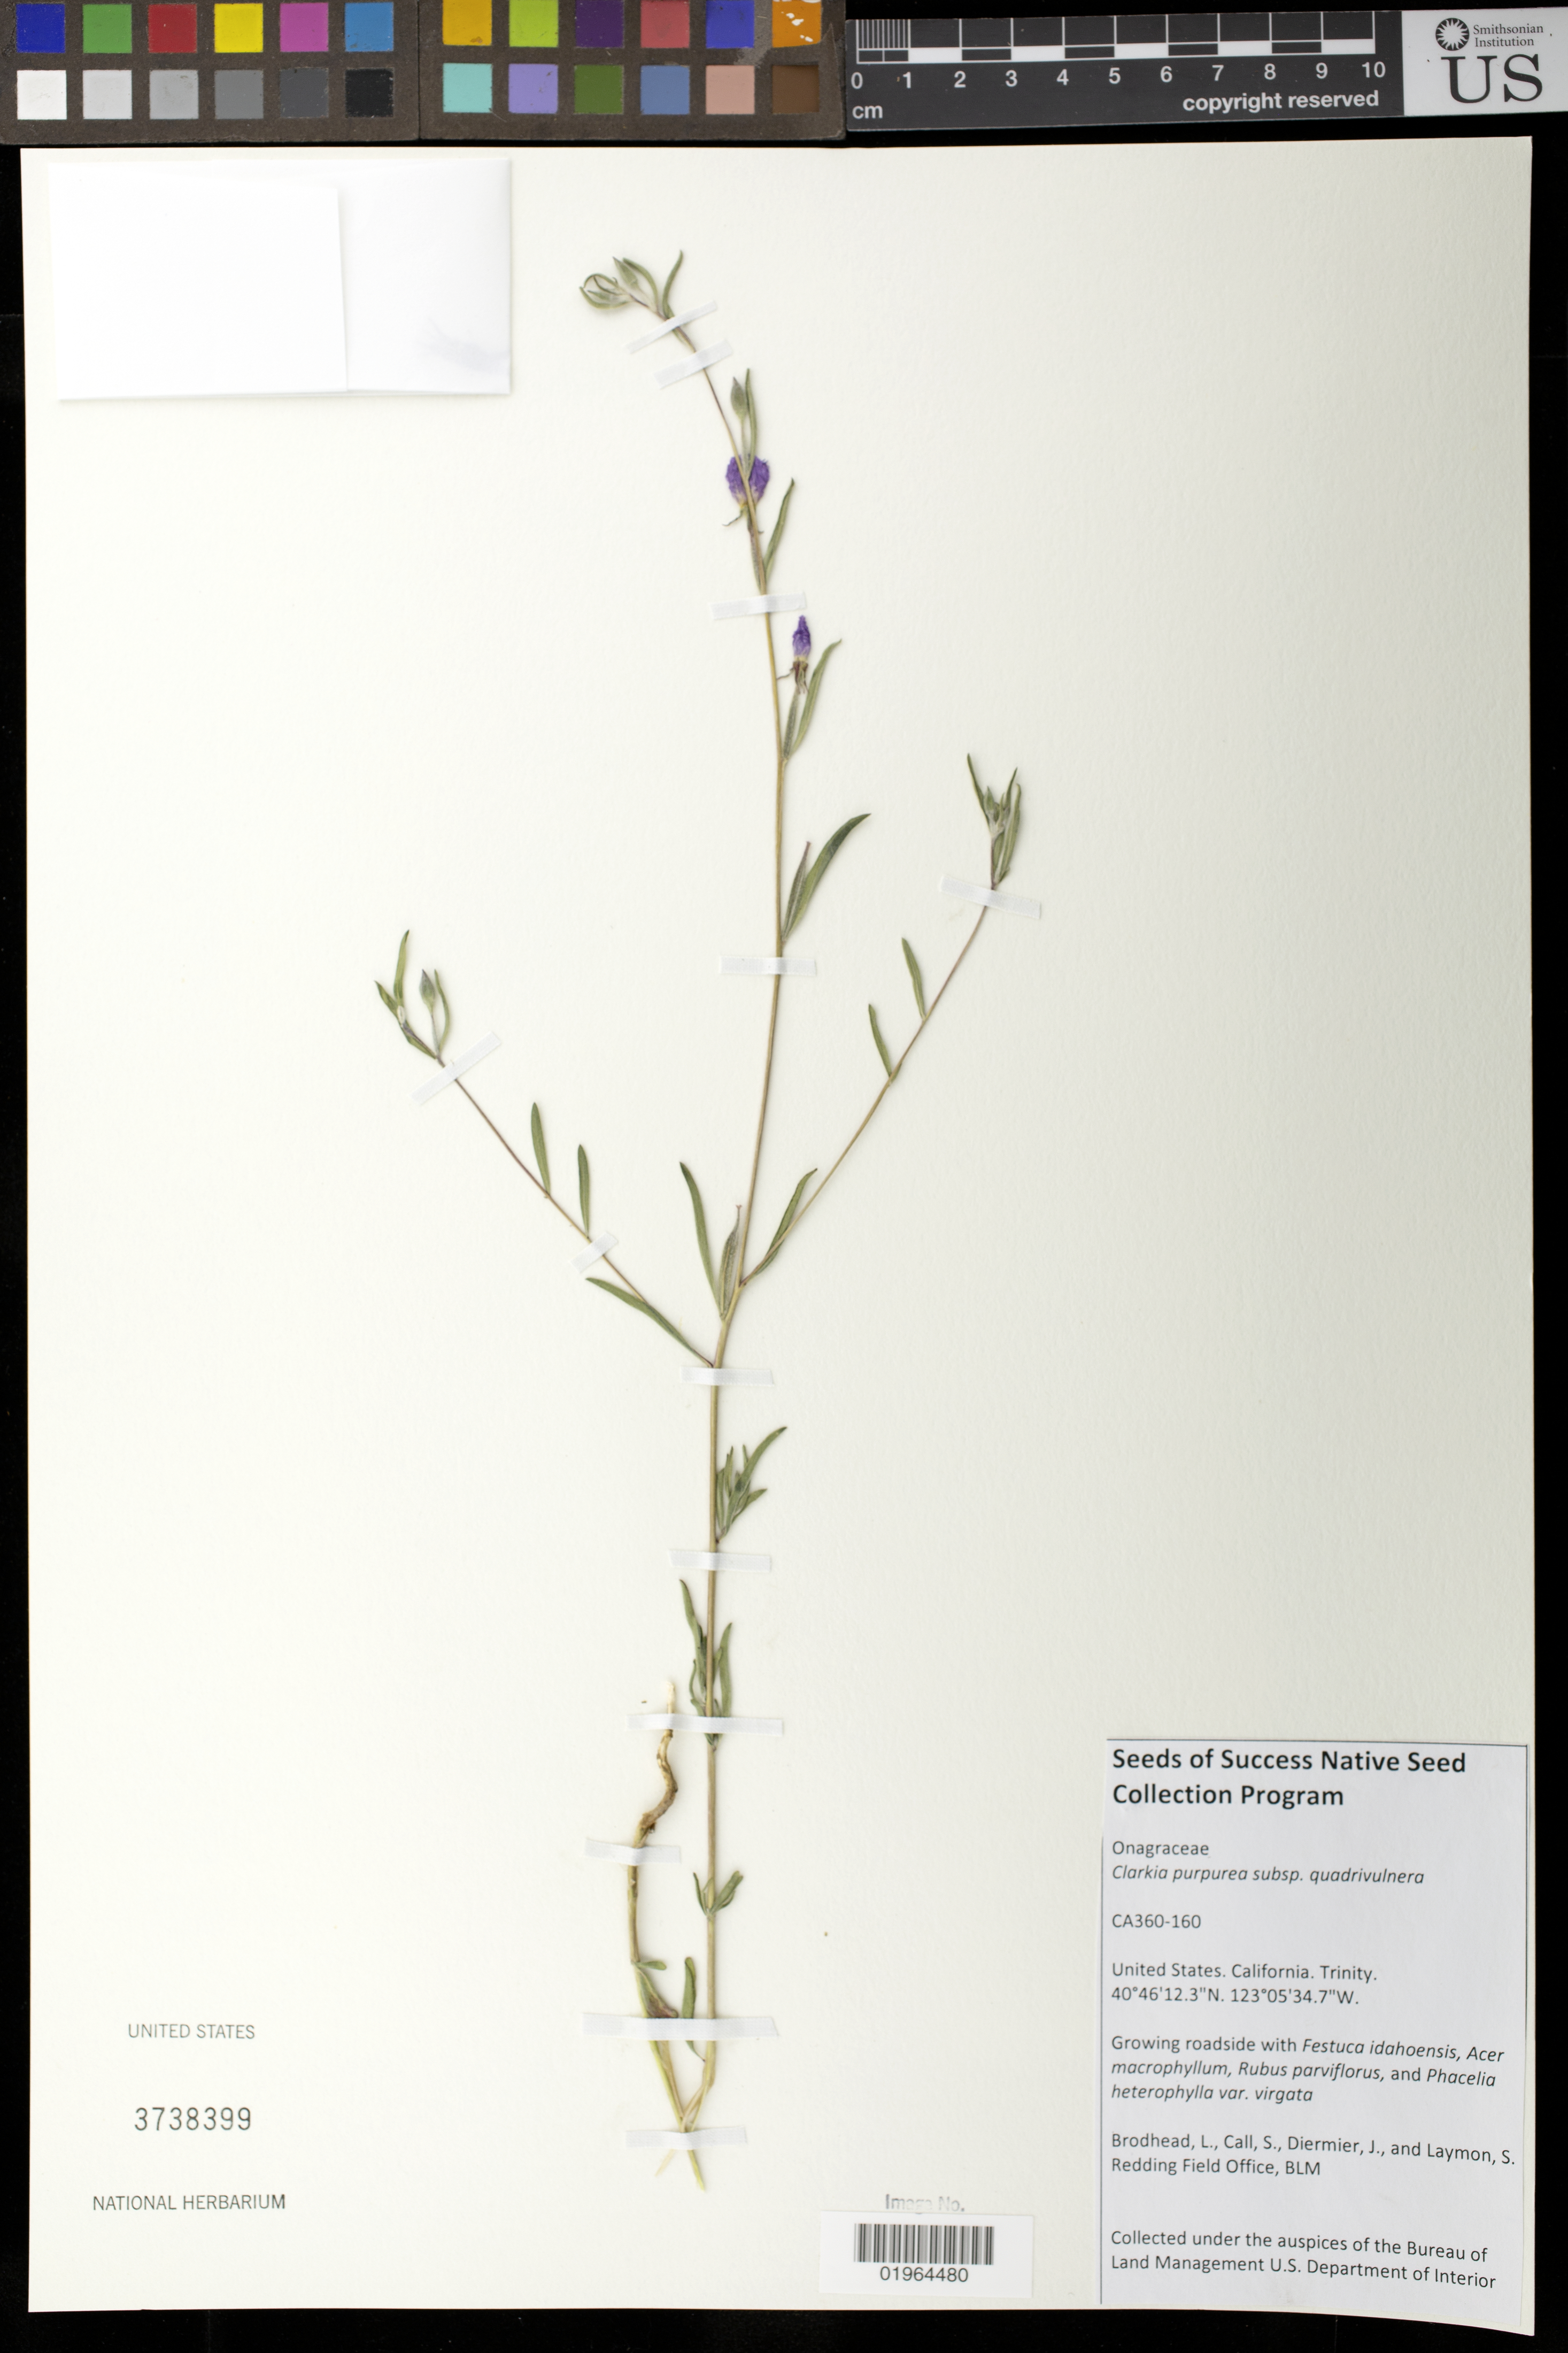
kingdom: Plantae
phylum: Tracheophyta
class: Magnoliopsida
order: Myrtales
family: Onagraceae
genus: Clarkia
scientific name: Clarkia purpurea subsp. quadrivulnera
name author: (Douglas) H.F. Lewis & M.R. Lewis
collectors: L. Brodhead, S. Call, J. Diermier & S. Laymon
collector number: CA360-160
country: United States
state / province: California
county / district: Trinity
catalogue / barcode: US 3738399